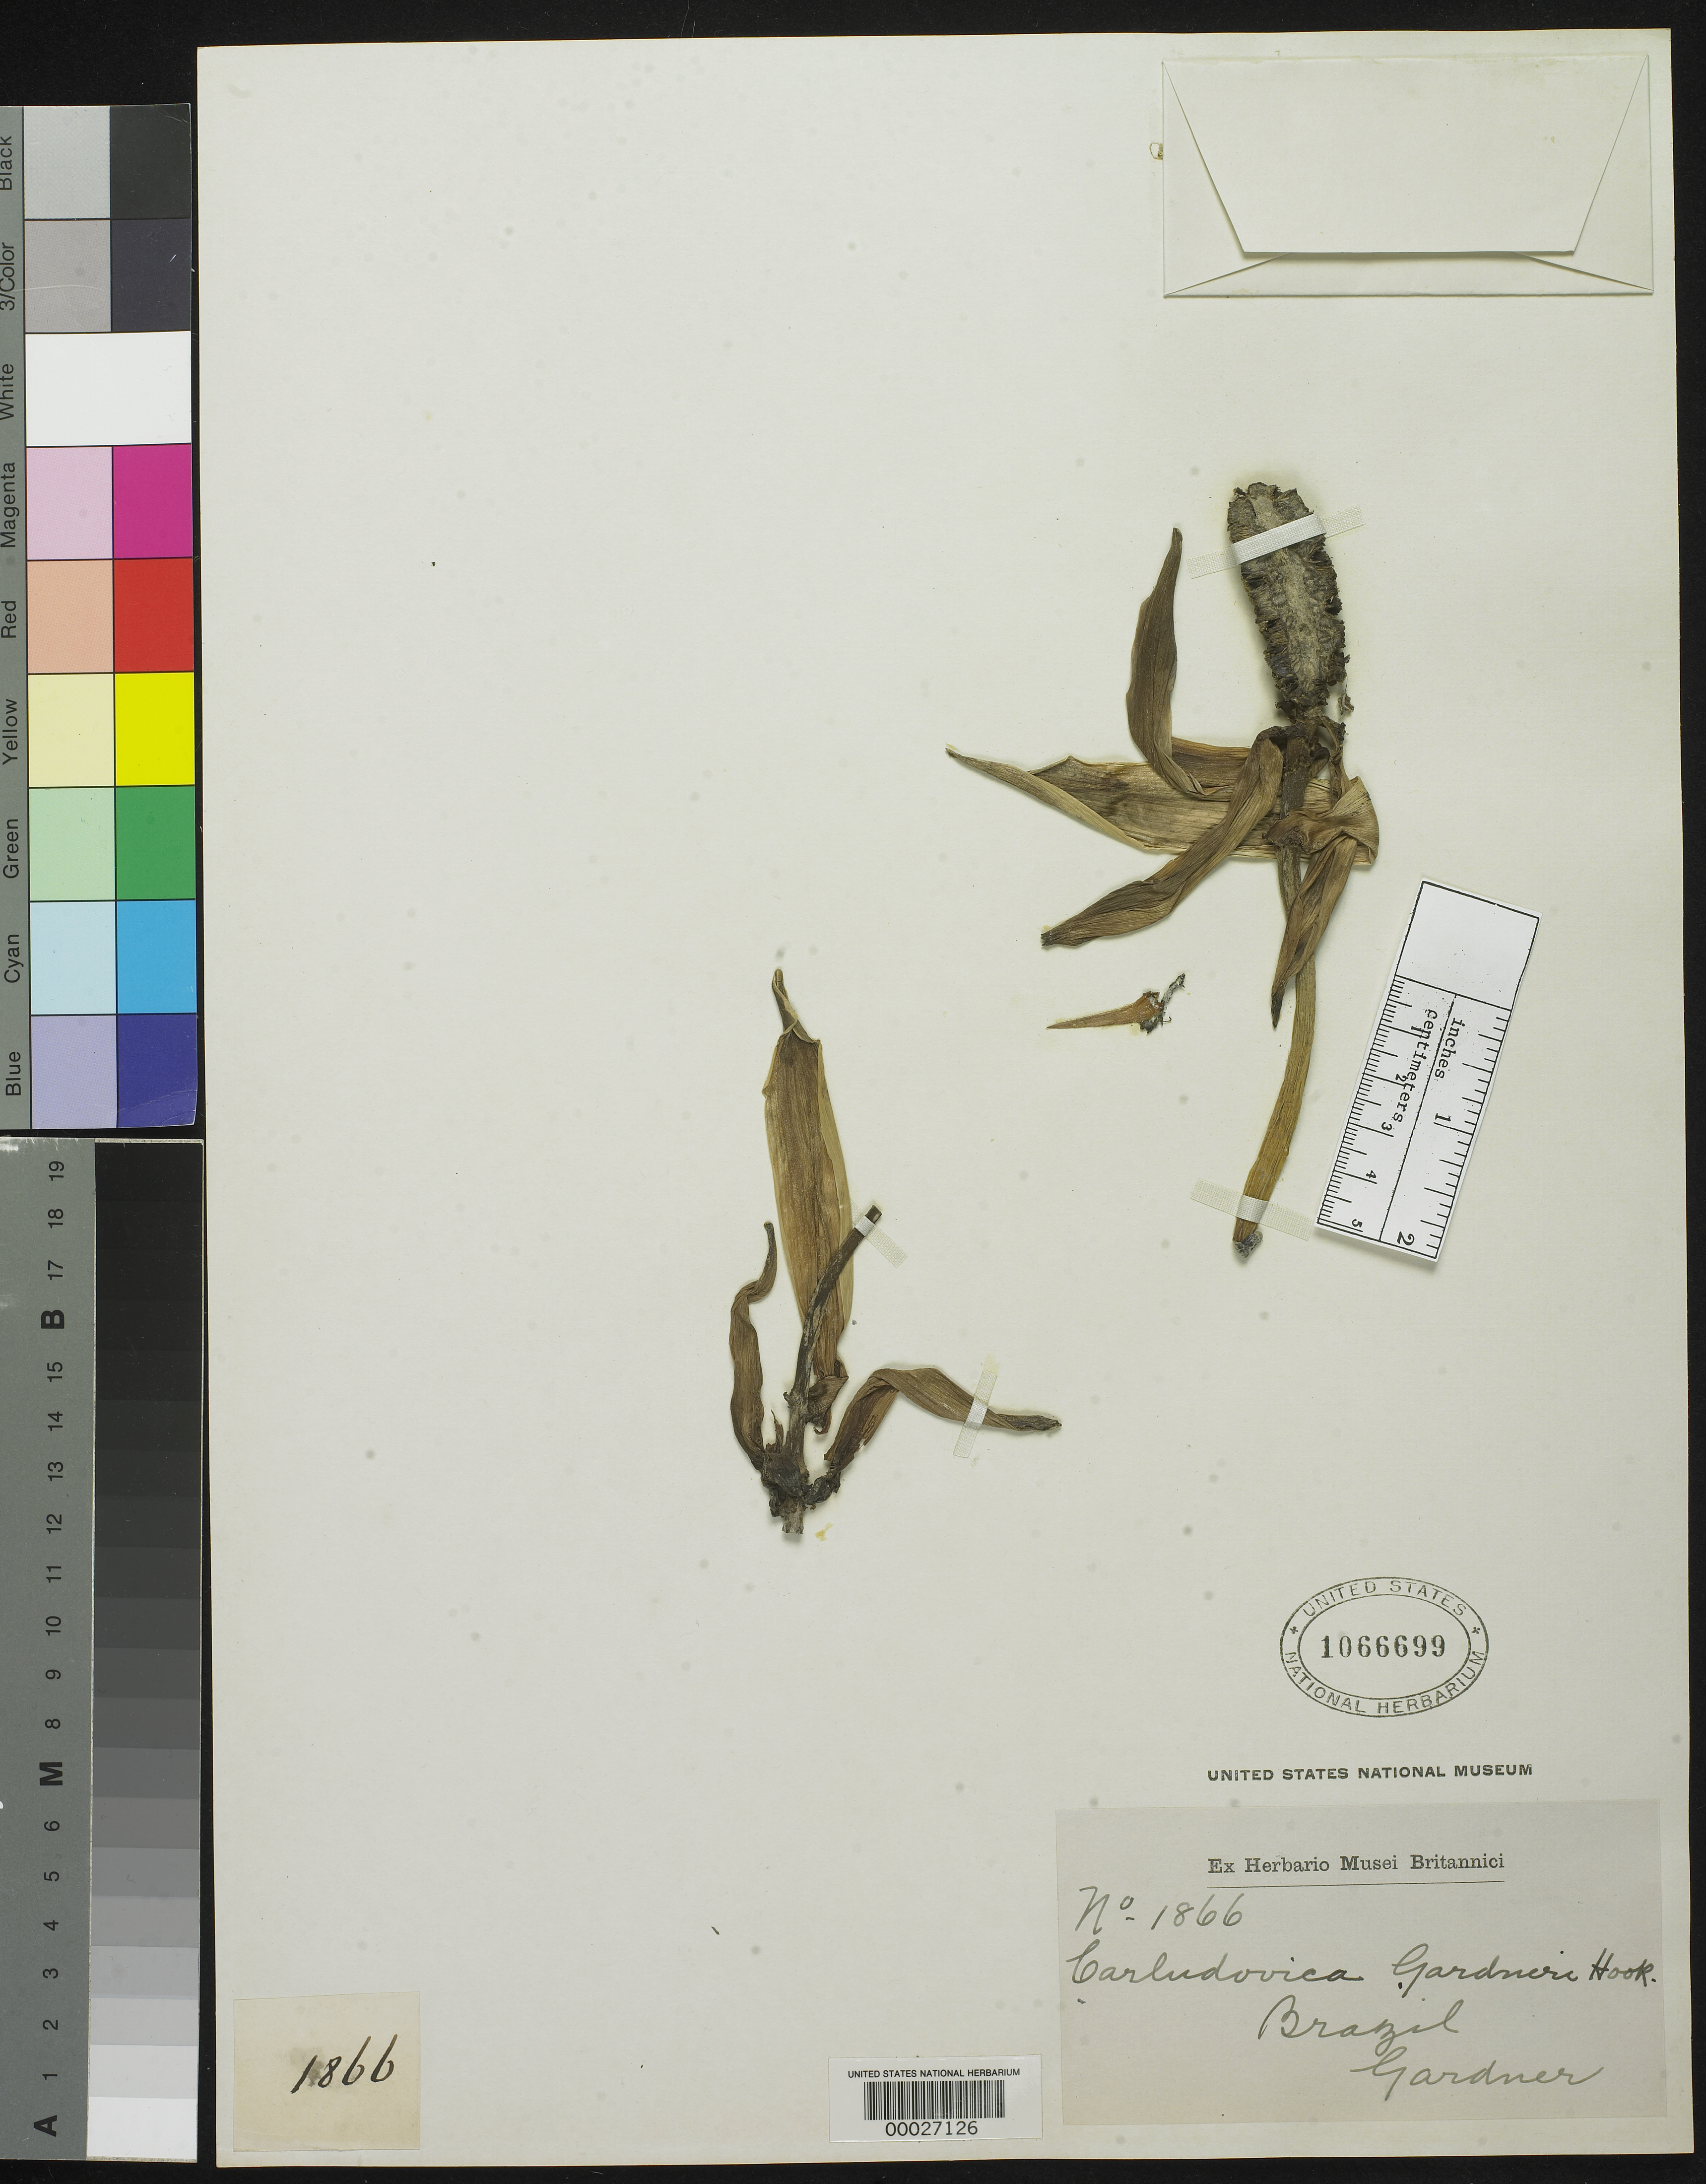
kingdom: Plantae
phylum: Tracheophyta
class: Liliopsida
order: Pandanales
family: Cyclanthaceae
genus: Carludovica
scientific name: Carludovica gardneri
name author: Hook.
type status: Type Collection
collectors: G. Gardner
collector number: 1866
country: Brazil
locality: Serra de Araripe.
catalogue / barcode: US 1066699